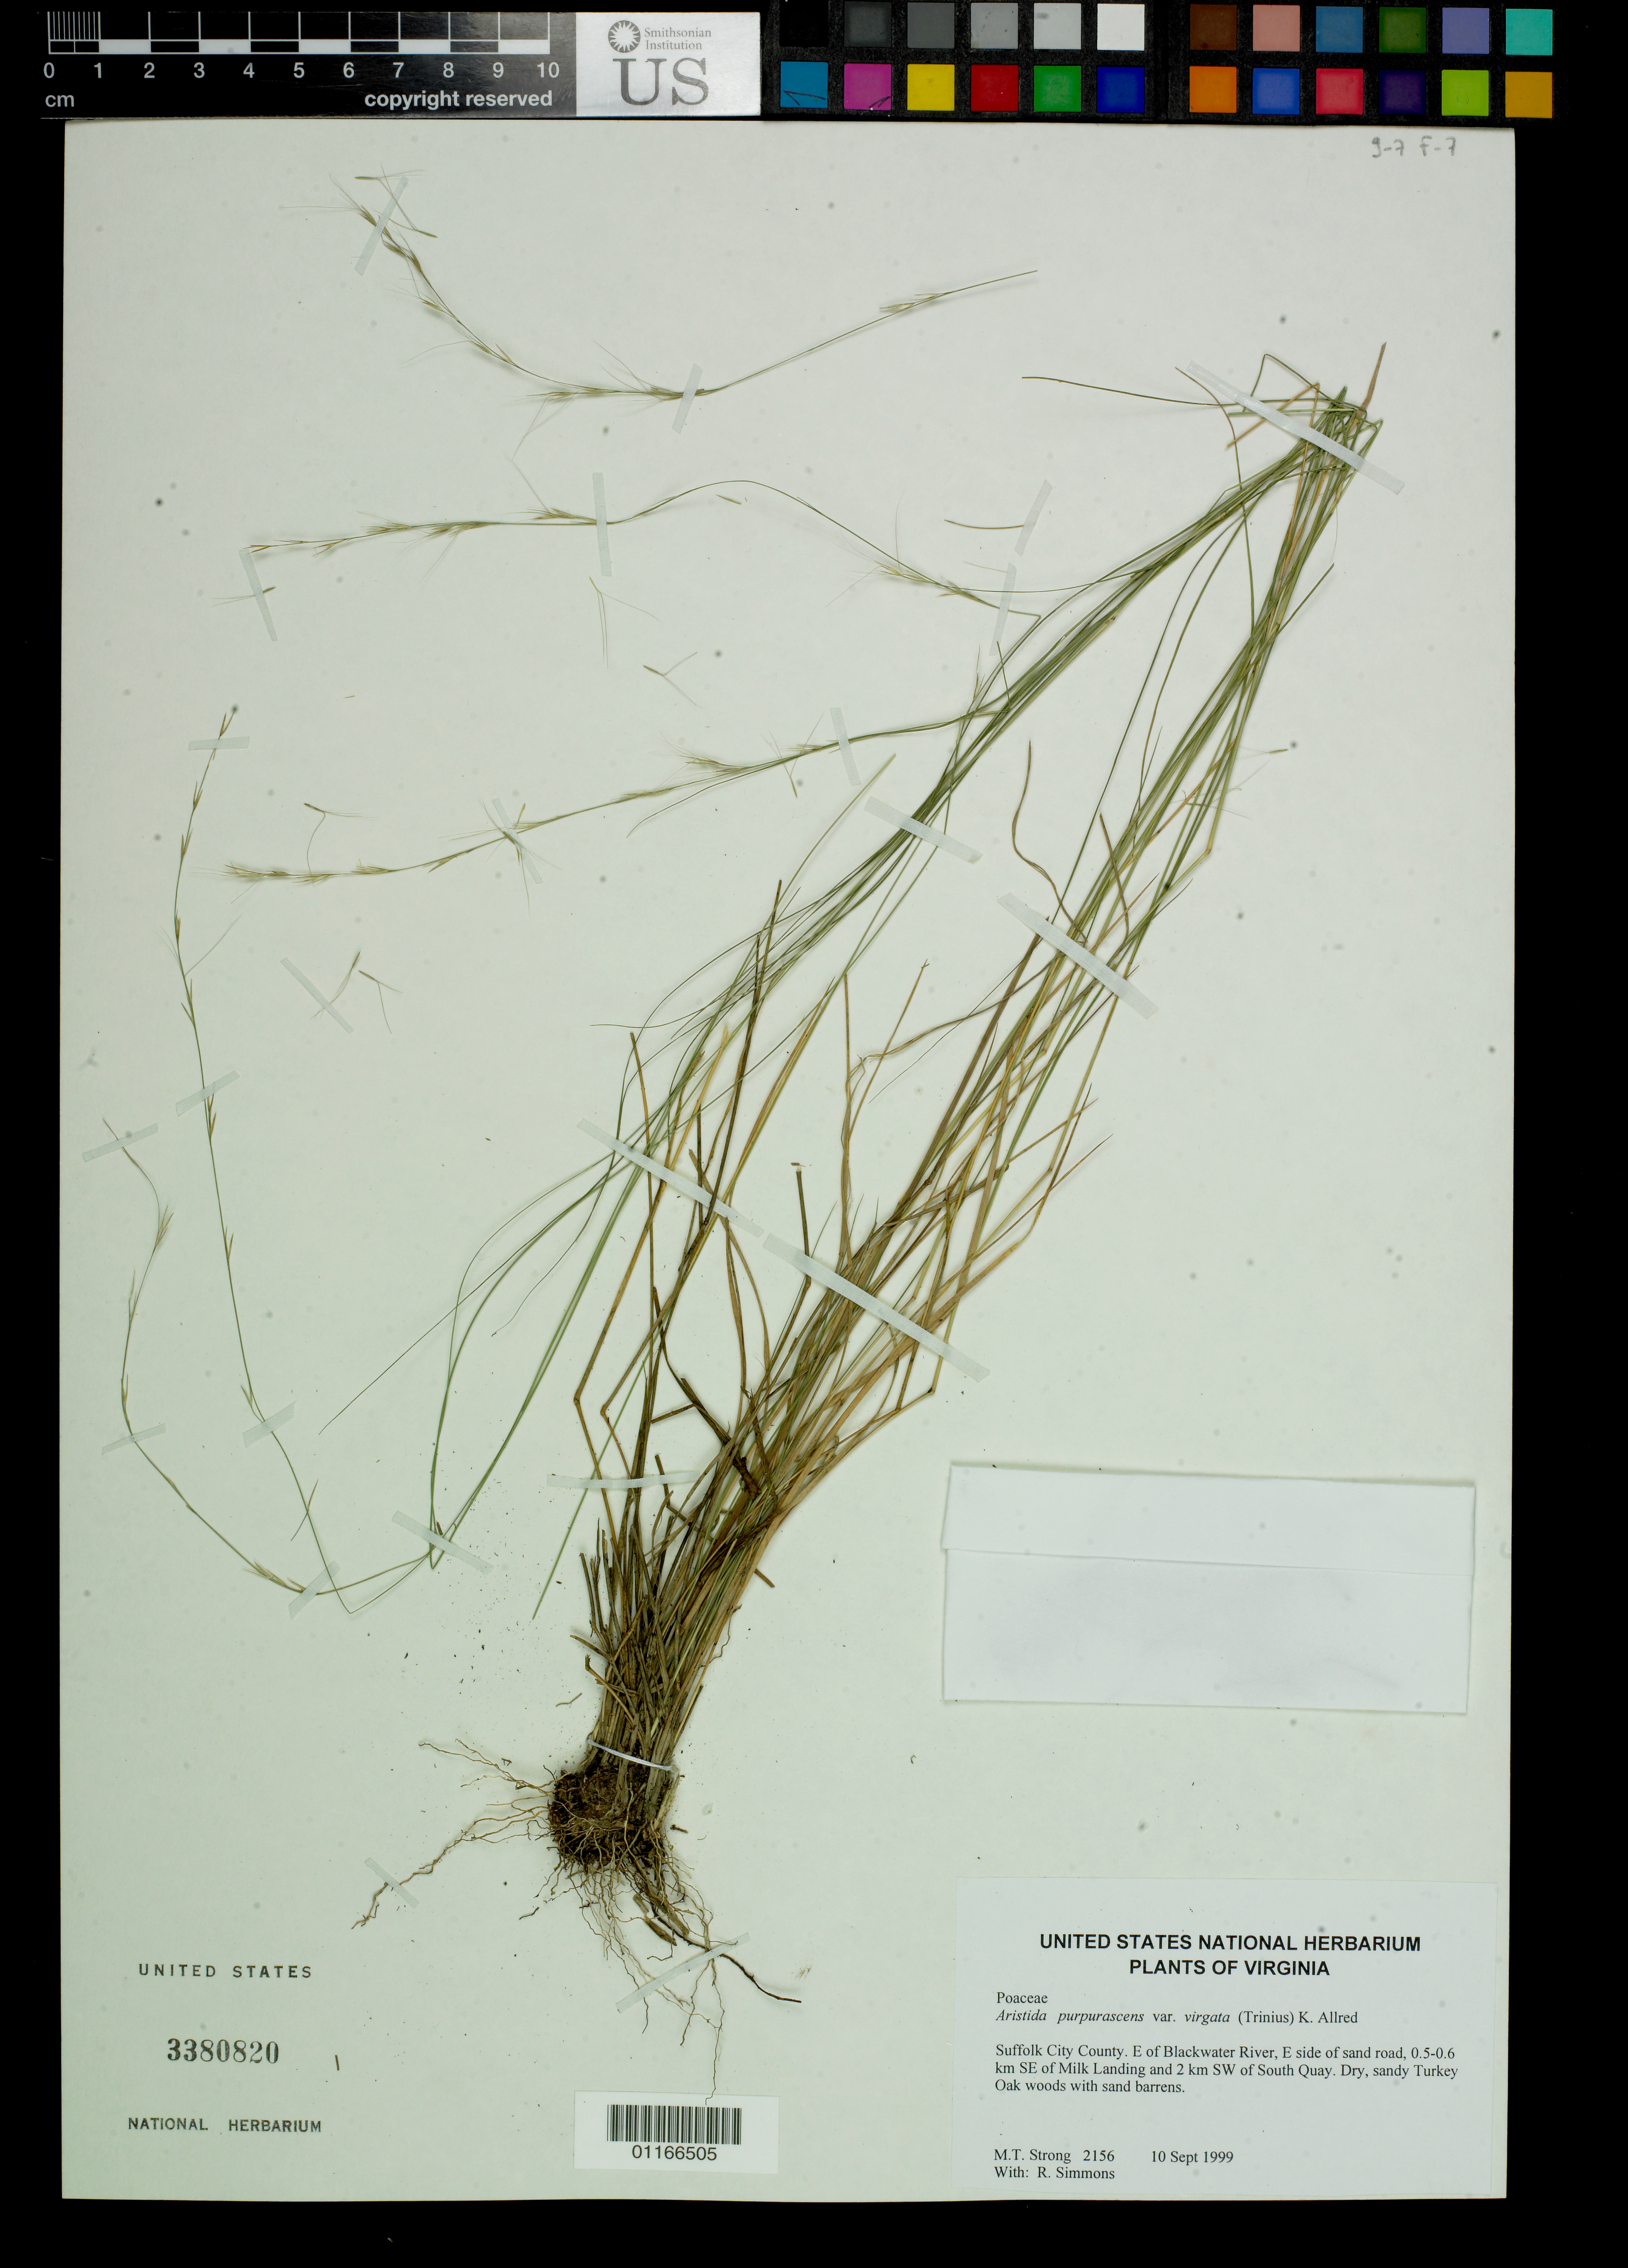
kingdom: Plantae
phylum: Tracheophyta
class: Liliopsida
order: Poales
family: Poaceae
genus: Aristida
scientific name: Aristida purpurascens var. virgata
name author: (Trin.) Allred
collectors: M. T. Strong & R. H. Simmons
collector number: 2156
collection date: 1999-09-10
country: United States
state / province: Virginia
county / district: City of Suffolk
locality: E of Blackwater River, E side of sand road, 0.5-0.6 km SE of Milk Landing and 2 km SW of South Quay.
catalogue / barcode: US 3380820